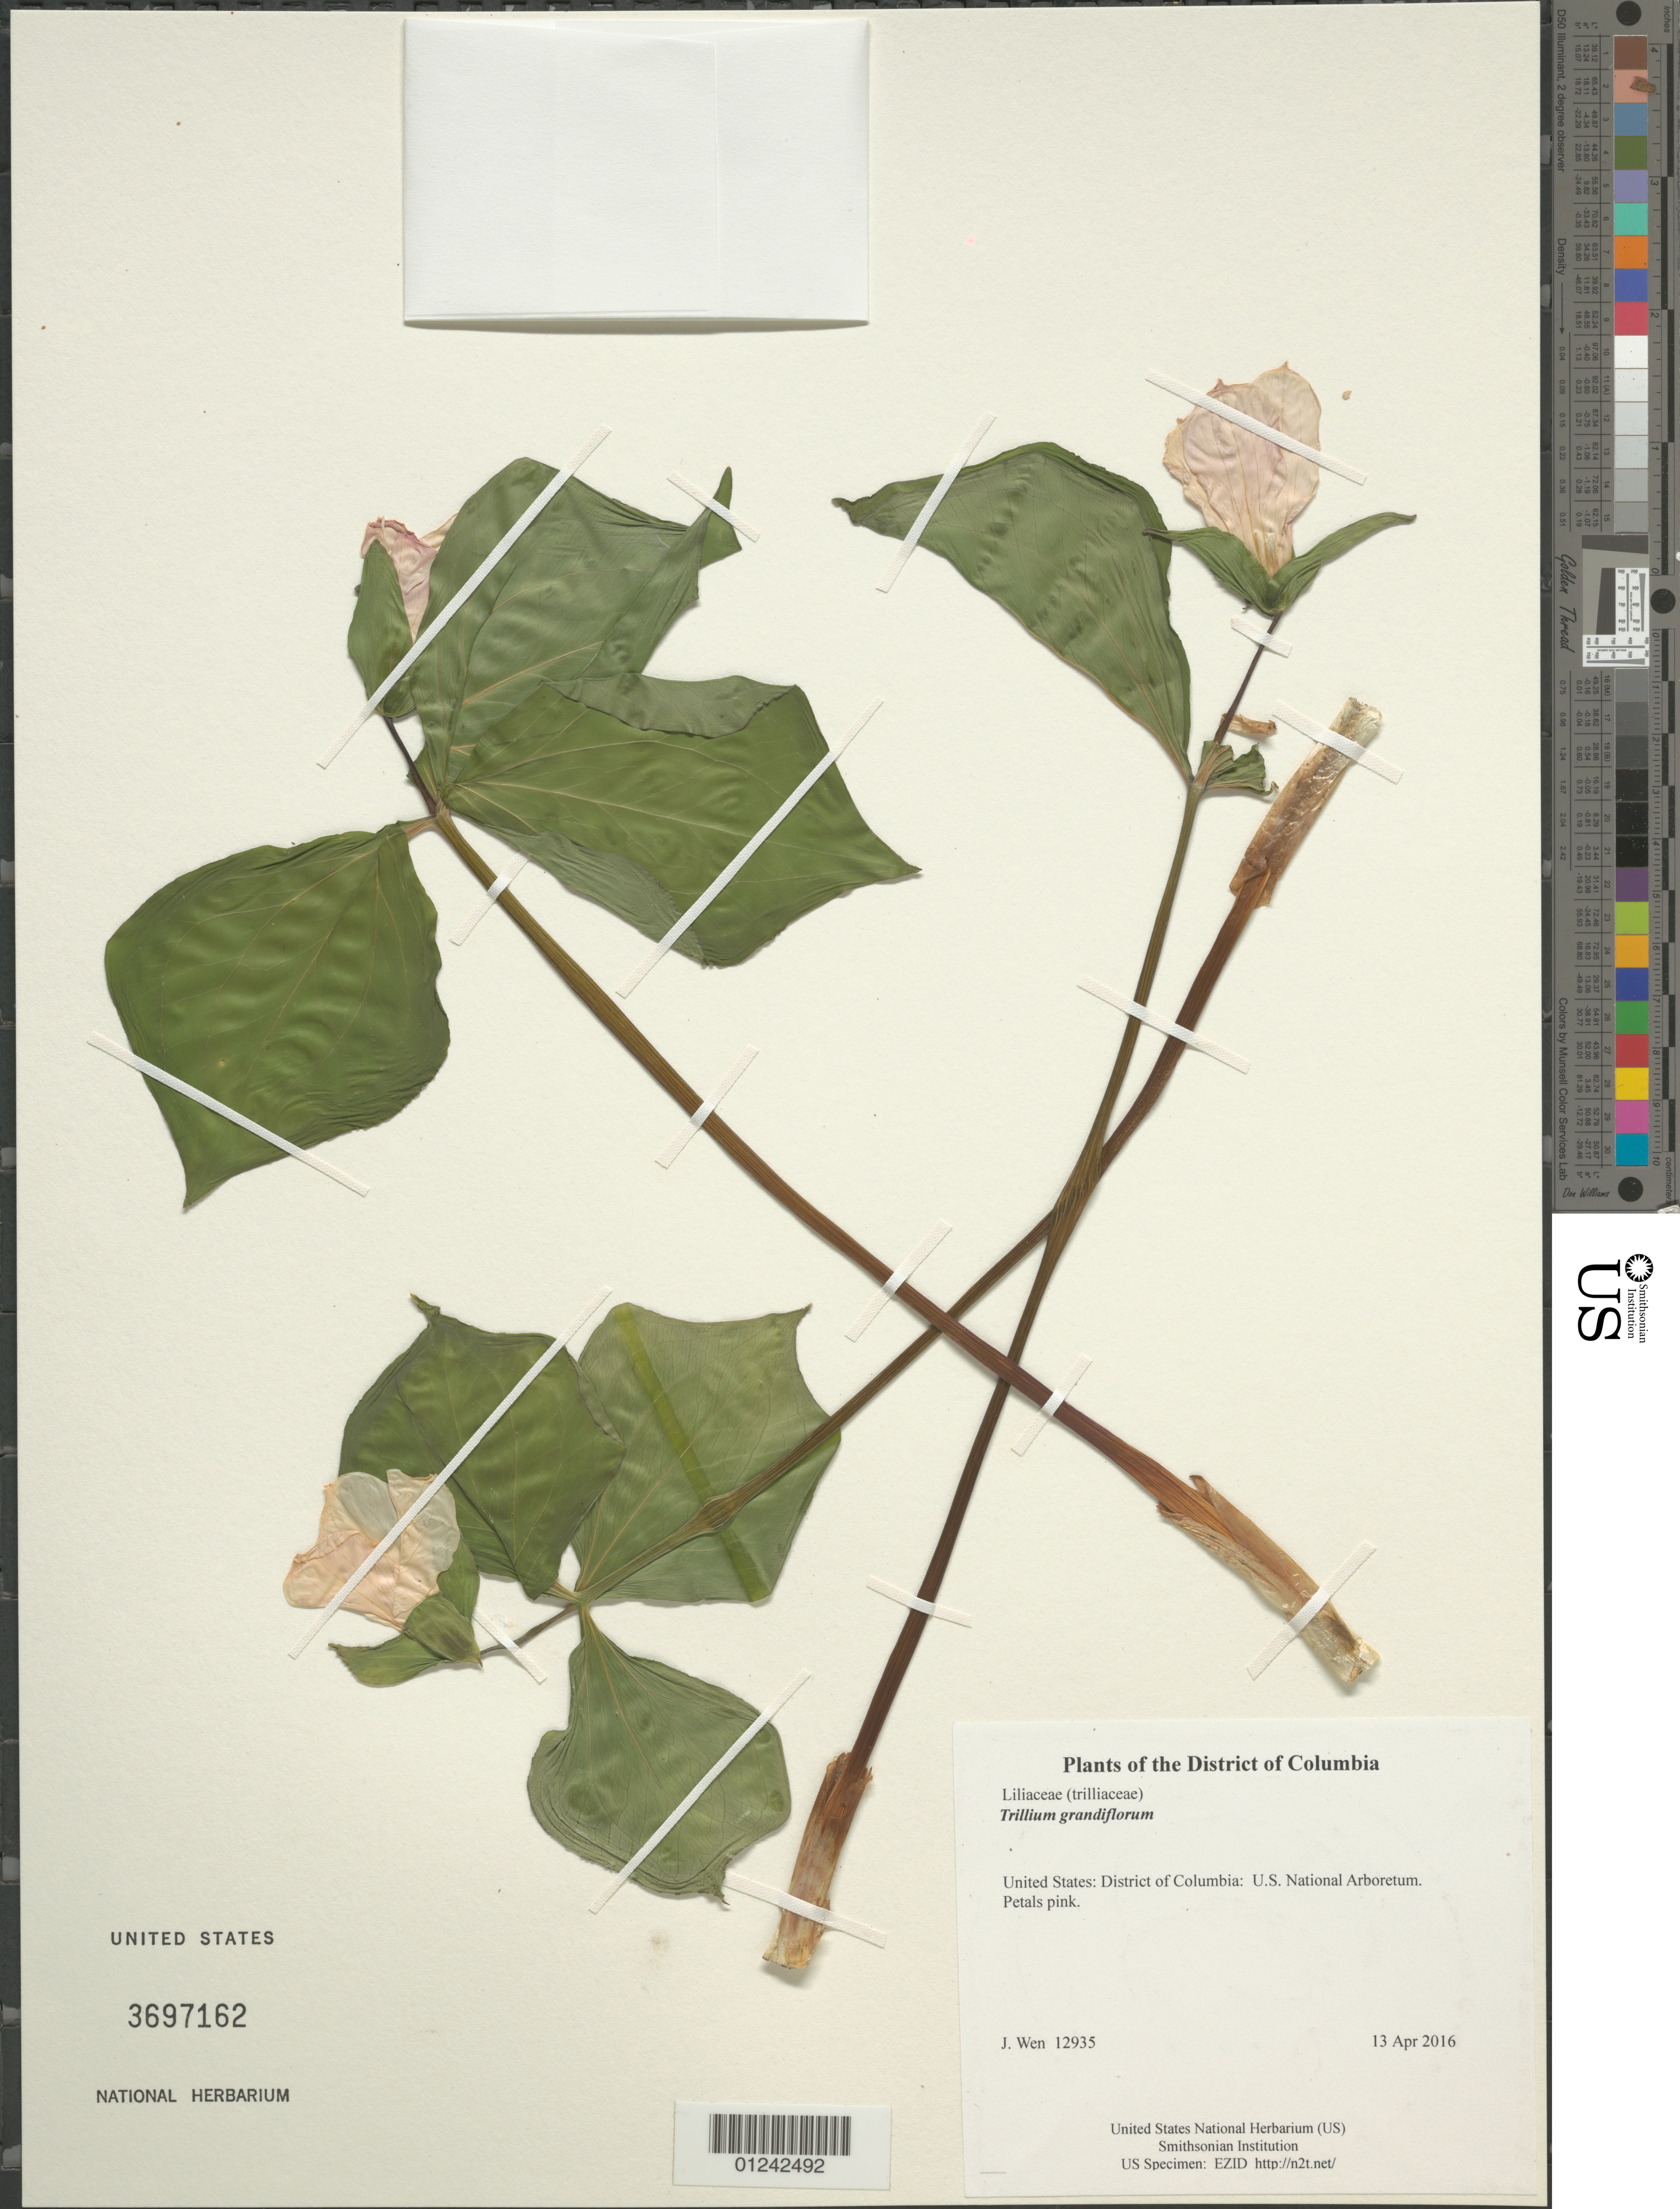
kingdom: Plantae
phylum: Tracheophyta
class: Liliopsida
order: Liliales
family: Melanthiaceae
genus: Trillium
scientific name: Trillium grandiflorum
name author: (Michx.) Salisb.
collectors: J. Wen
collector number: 12935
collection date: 2016-04-13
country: United States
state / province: District of Columbia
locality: U.S. National Arboretum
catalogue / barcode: US 3697162